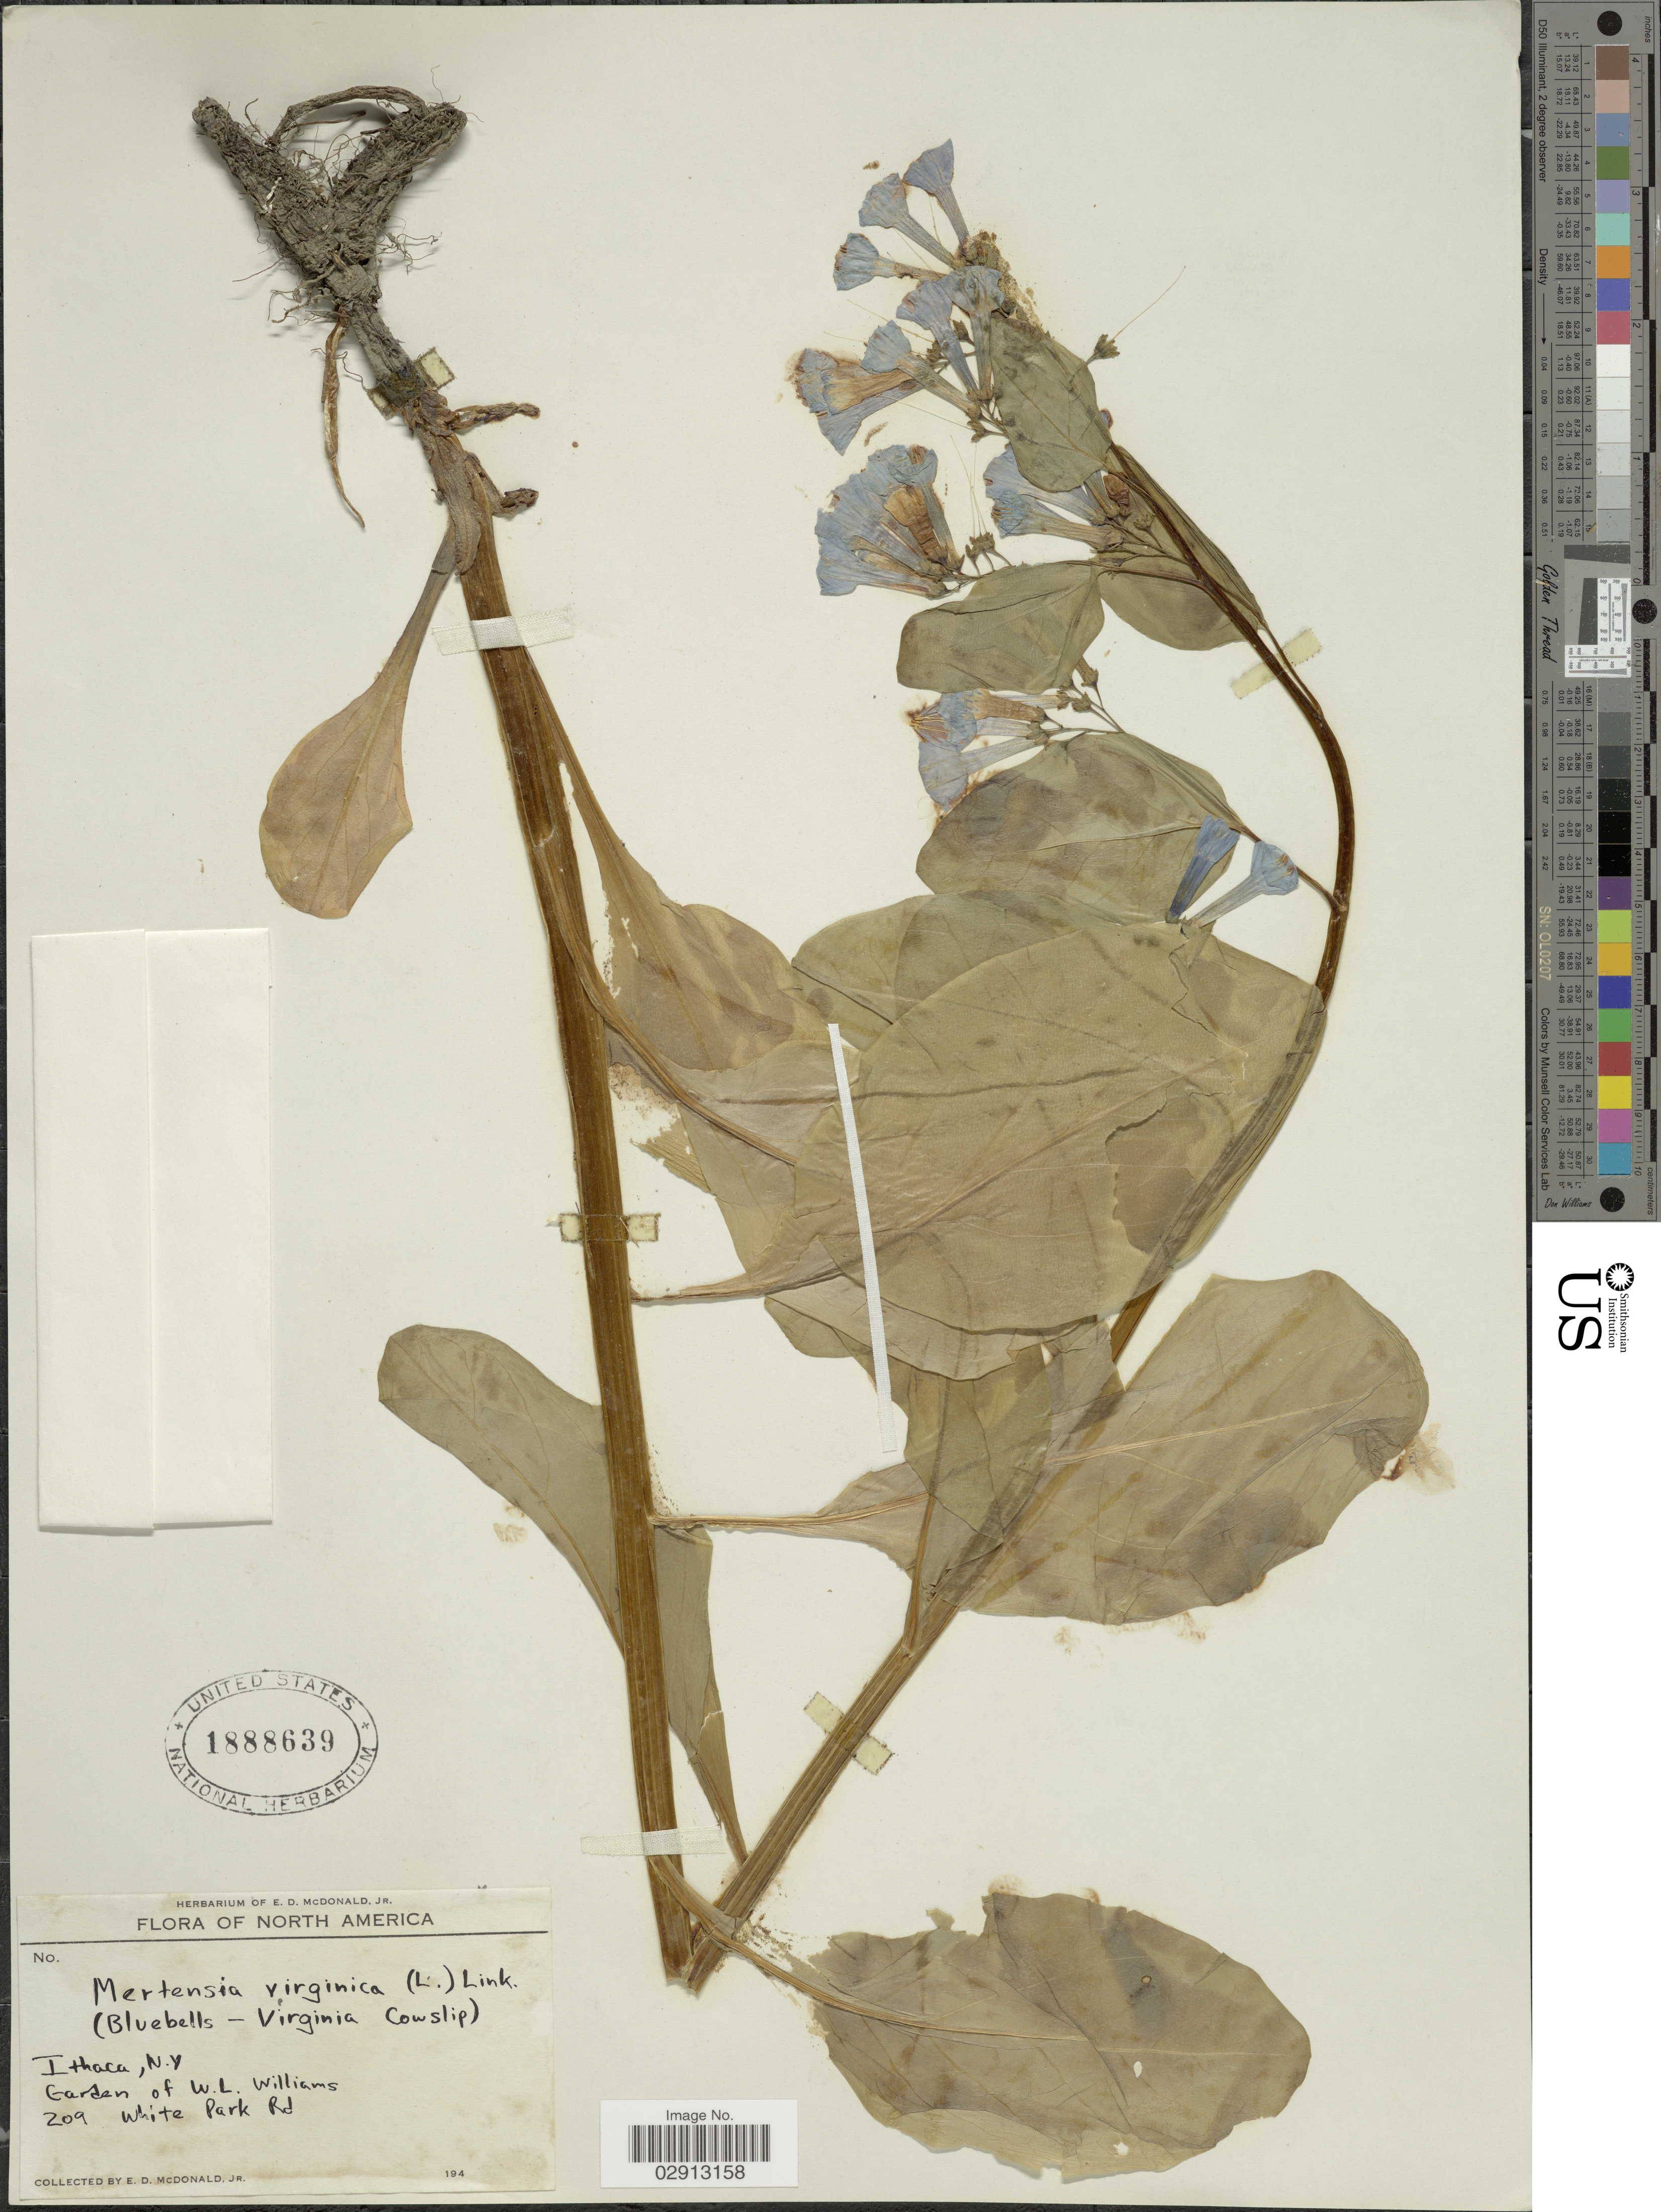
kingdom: Plantae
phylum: Tracheophyta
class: Magnoliopsida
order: Boraginales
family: Boraginaceae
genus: Mertensia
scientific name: Mertensia virginica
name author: (L.) Pers. ex Link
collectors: E. D. McDonald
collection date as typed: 194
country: United States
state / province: New York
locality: North America. Ithaca. Garden of W. L. Williams. 209 White Park Rd.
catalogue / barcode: US 1888639